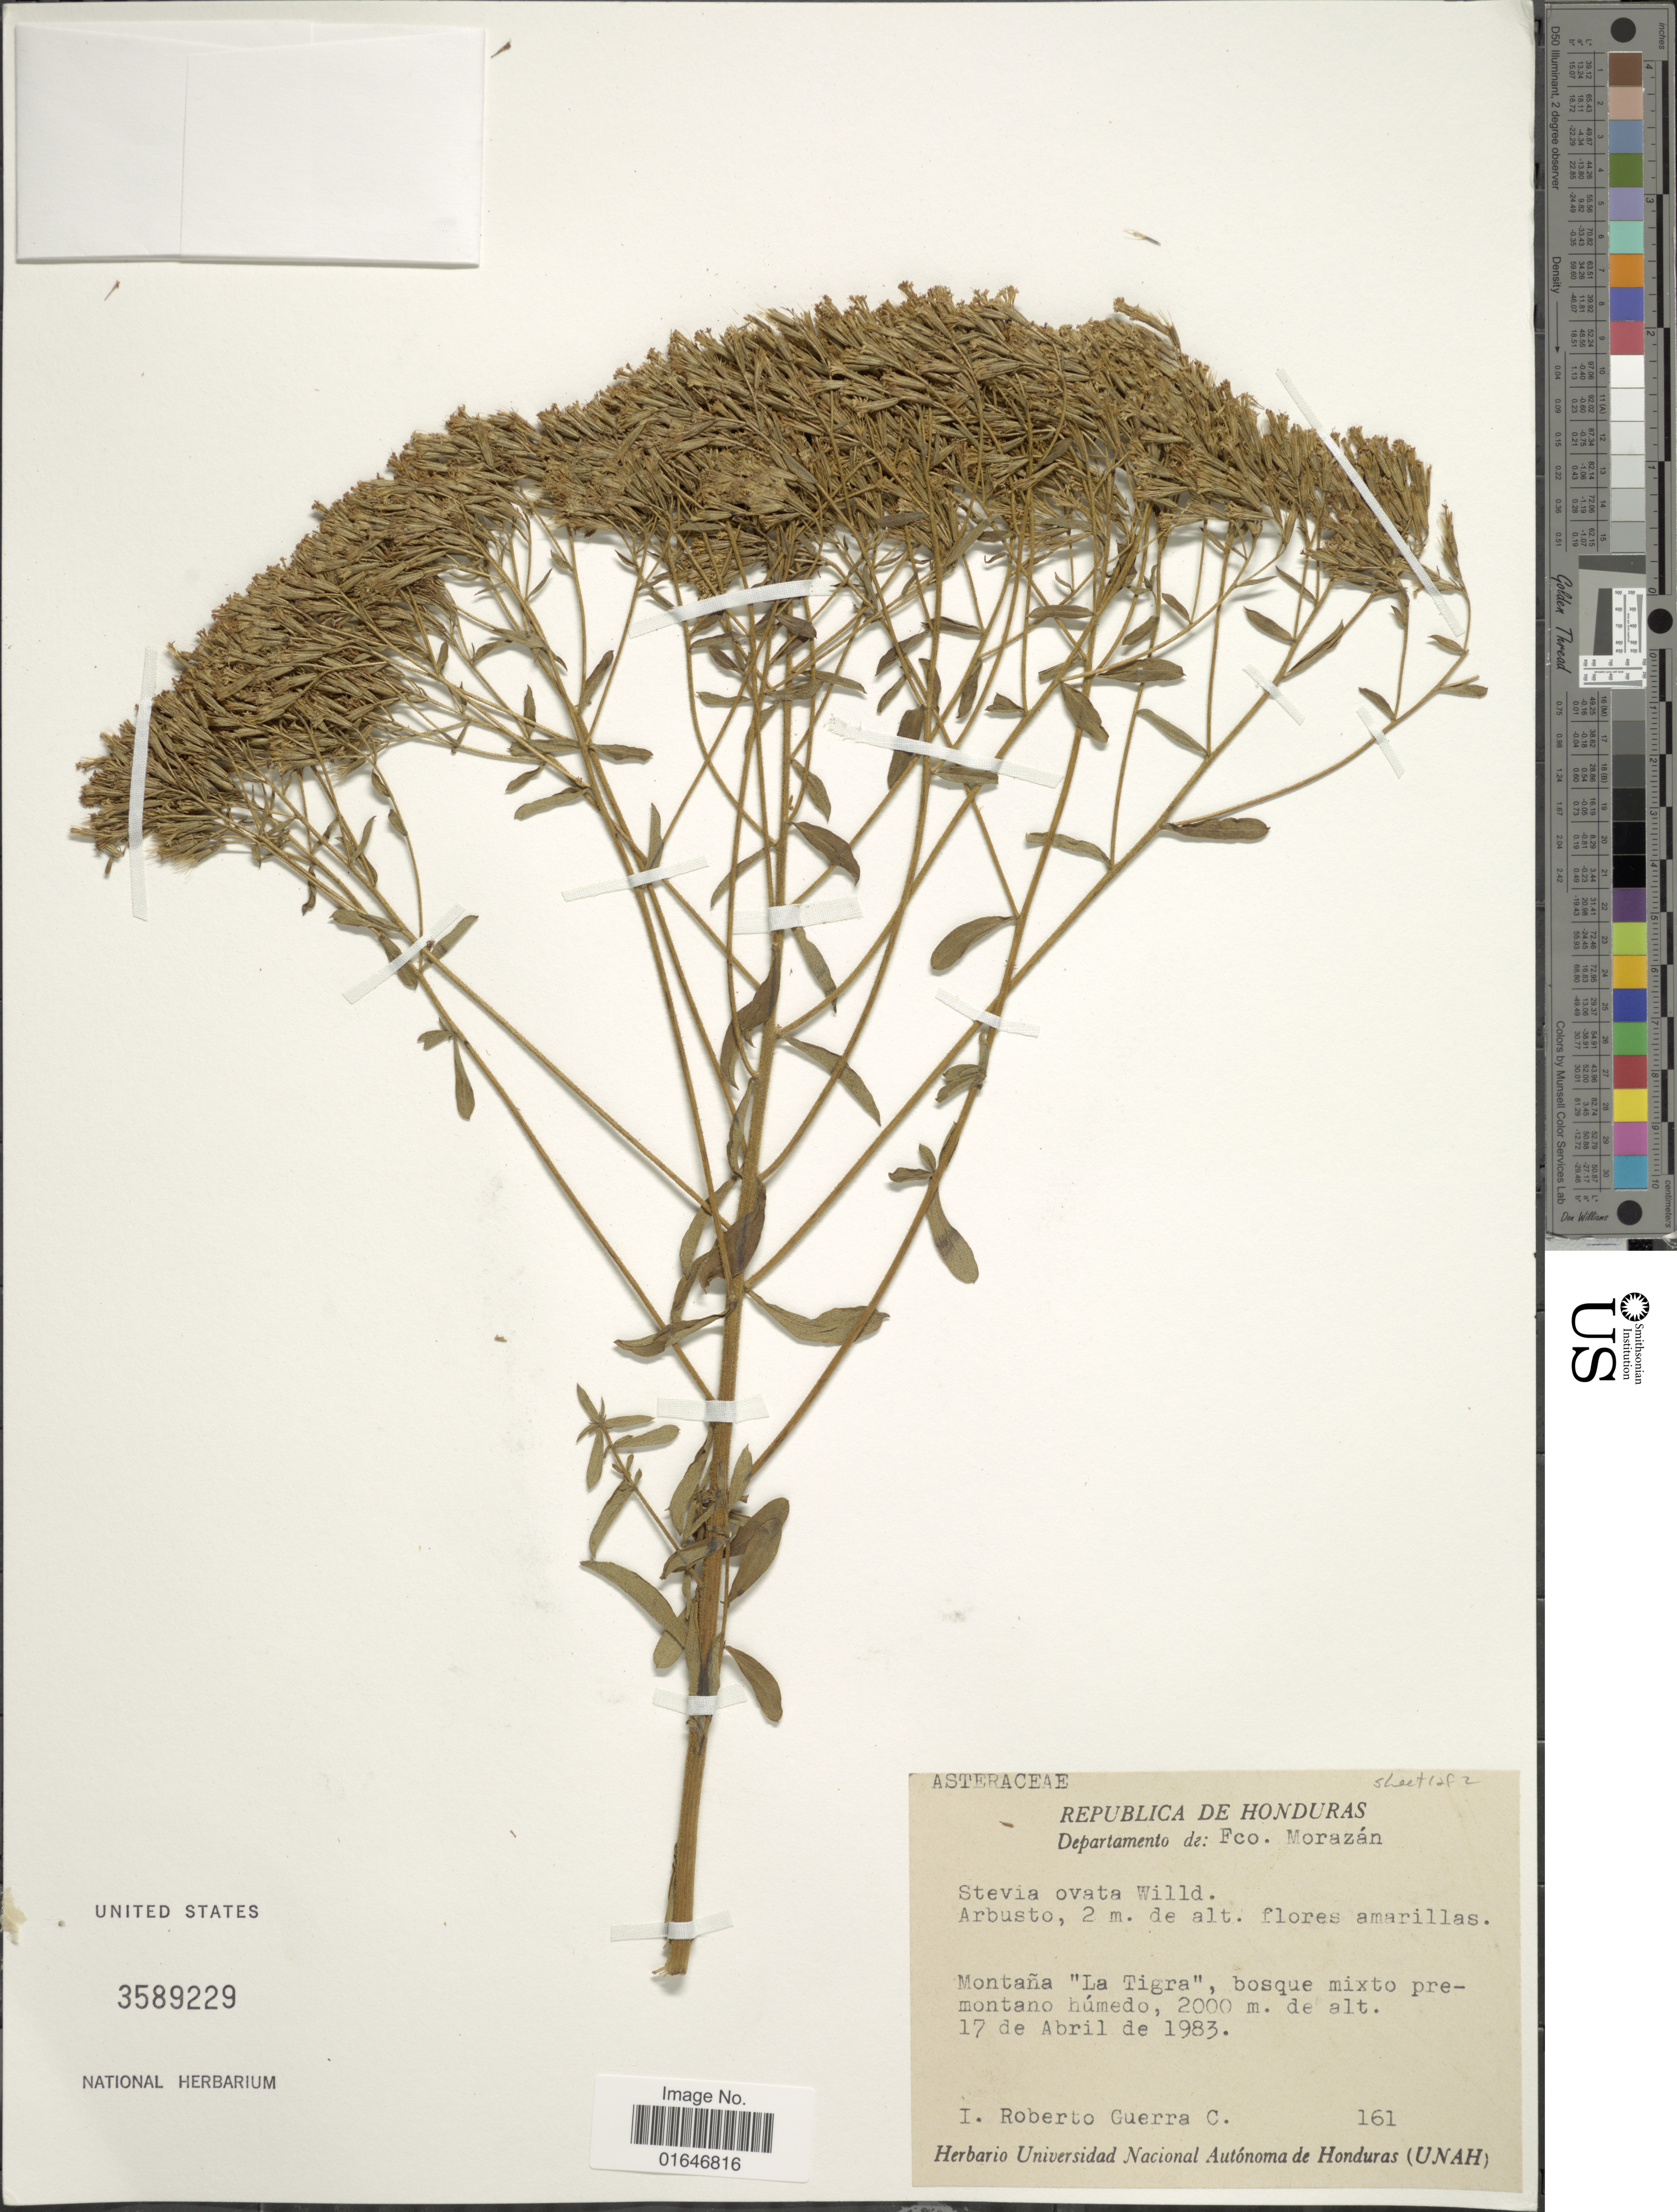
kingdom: Plantae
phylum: Tracheophyta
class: Magnoliopsida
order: Asterales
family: Asteraceae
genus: Stevia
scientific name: Stevia ovata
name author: Willd.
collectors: I. R. Guerra C.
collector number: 161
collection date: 1983-04-17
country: Honduras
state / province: Fco. Morazán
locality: Montaña "La Tigra".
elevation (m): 2000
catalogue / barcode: US 3589229